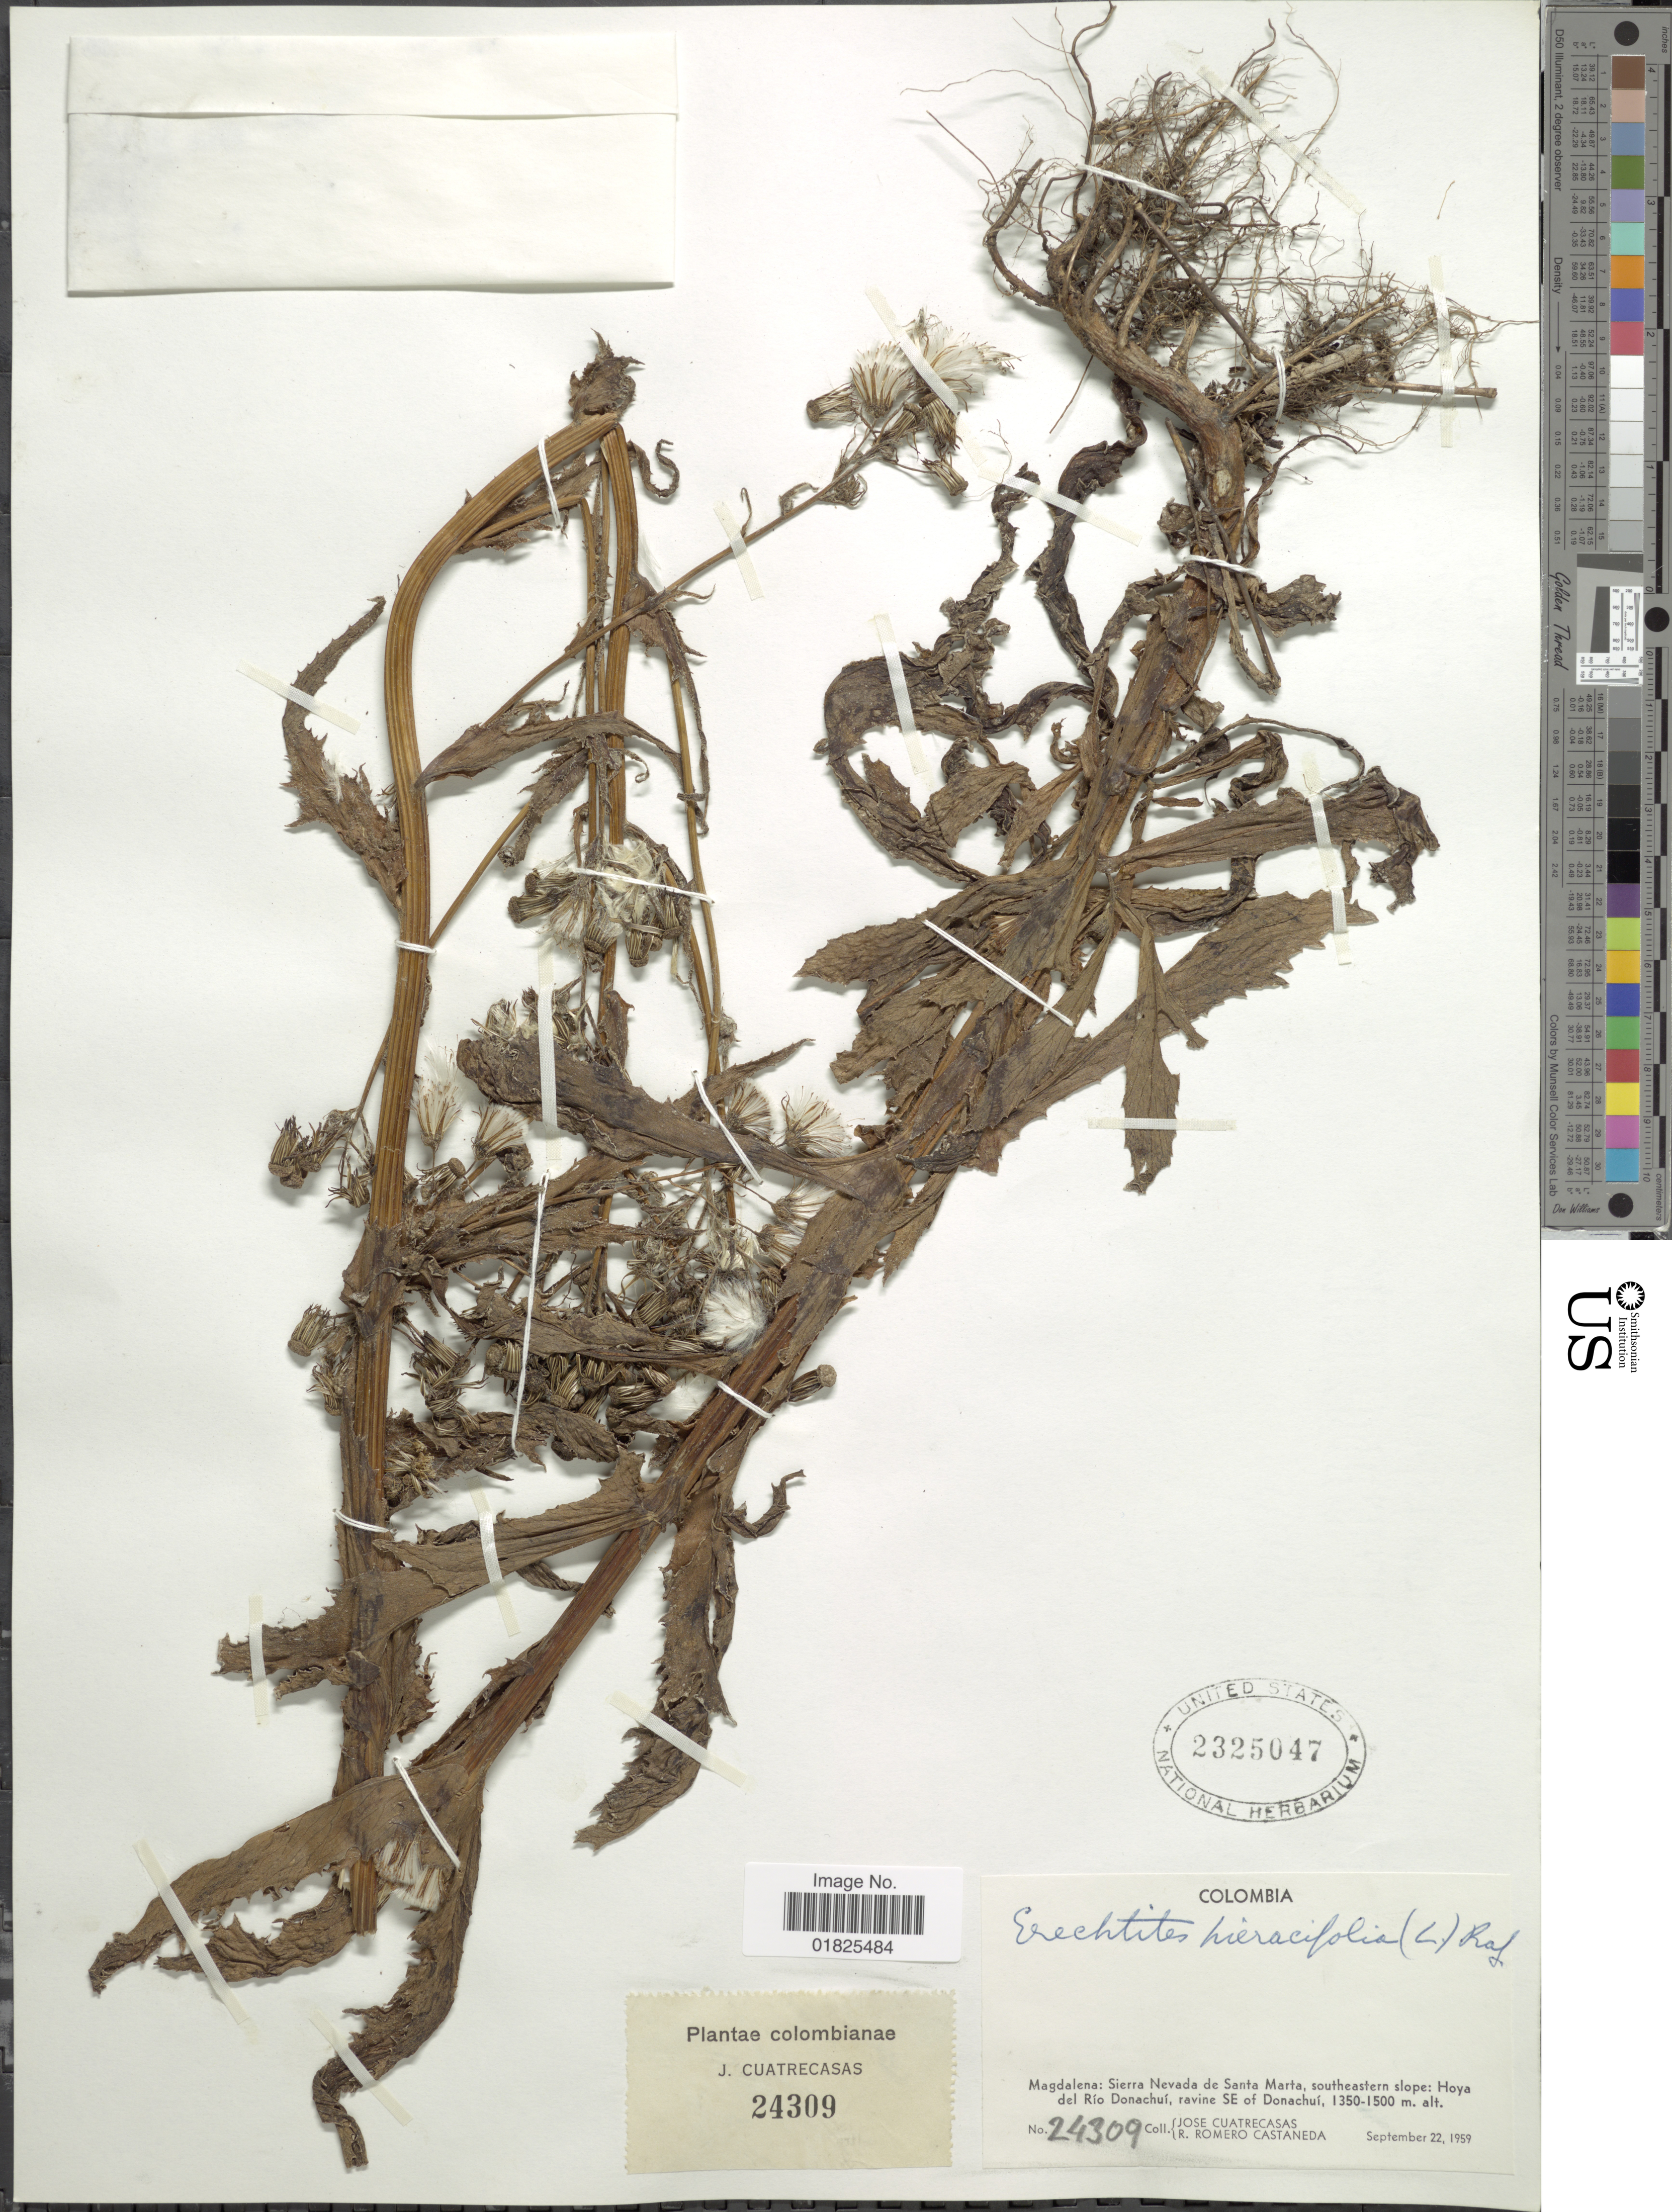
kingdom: Plantae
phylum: Tracheophyta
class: Magnoliopsida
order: Asterales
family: Asteraceae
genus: Erechtites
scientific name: Erechtites hieraciifolius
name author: (L.) Raf. ex DC.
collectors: J. Cuatrecasas & R. Romero Castañeda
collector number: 24309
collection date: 1959-09-22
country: Colombia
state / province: Magdalena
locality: Sierra Nevada de Santa Marta, southeastern slope; Hoya del Rio Donachui, ravine SE of Donachui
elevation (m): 1350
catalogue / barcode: US 2325047